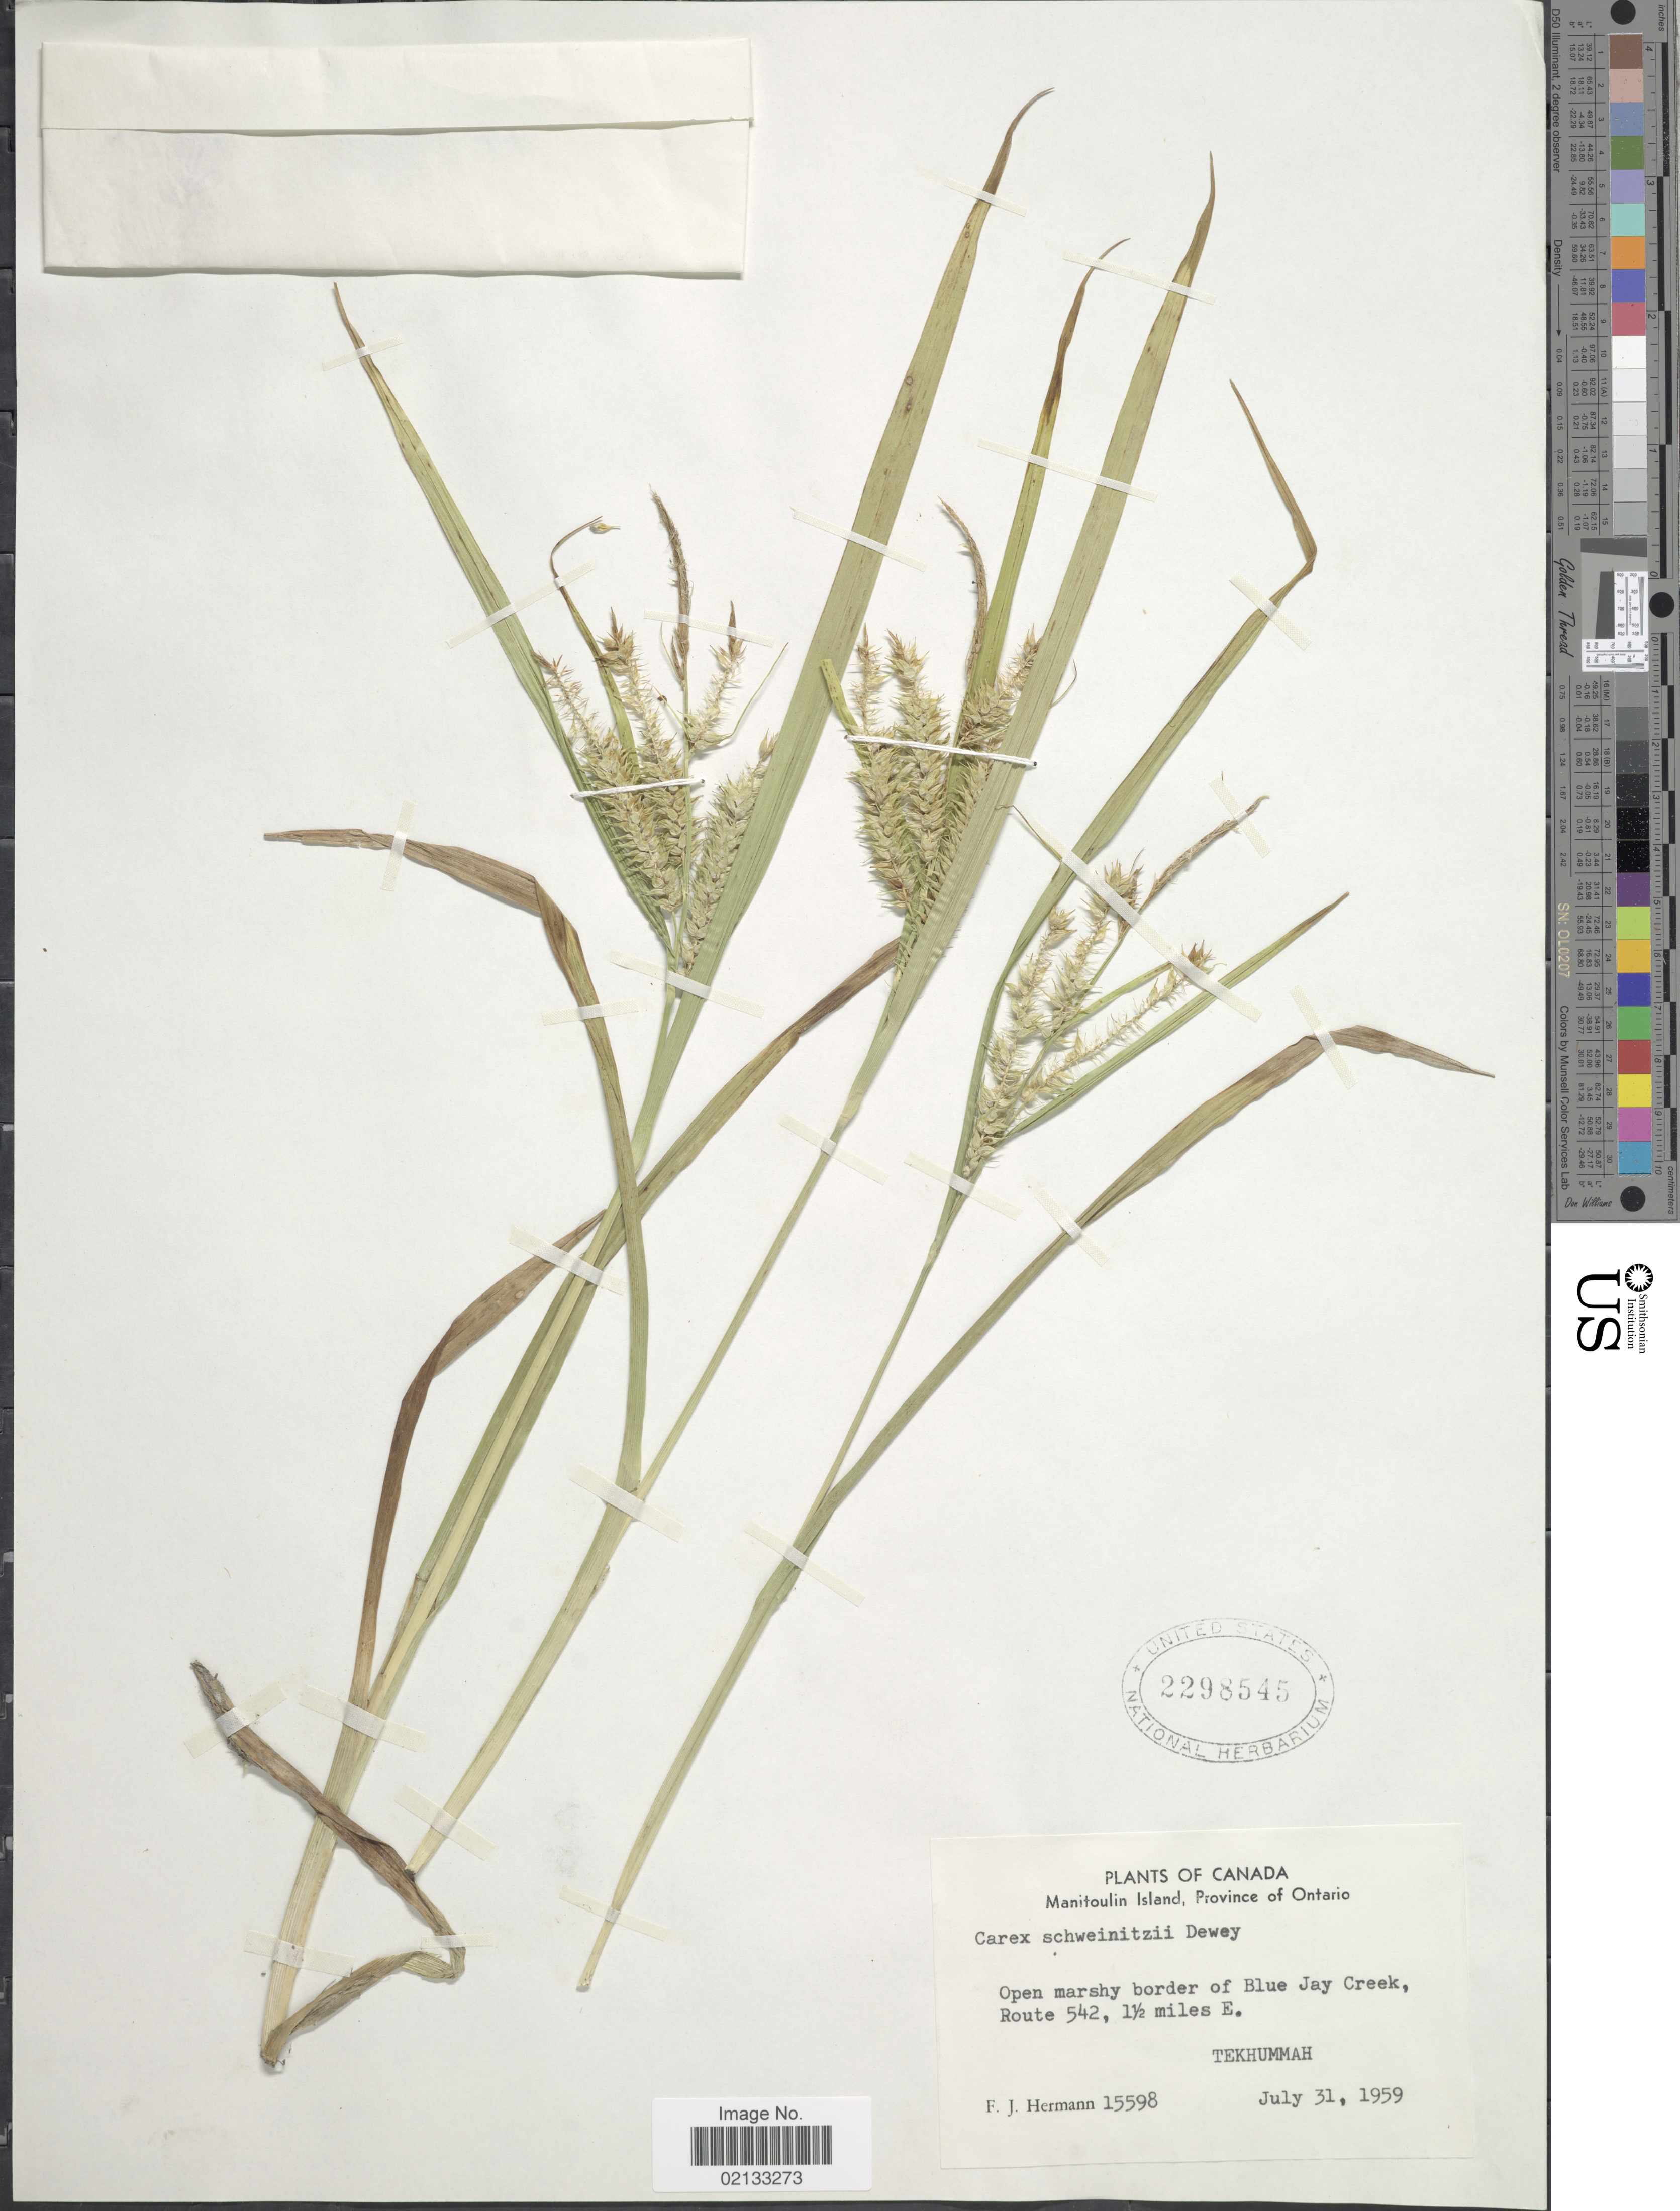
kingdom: Plantae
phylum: Tracheophyta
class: Liliopsida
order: Poales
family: Cyperaceae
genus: Carex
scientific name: Carex schweinitzii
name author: Dewey ex Schwein.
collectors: F. J. Hermann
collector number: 15598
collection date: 1959-07-31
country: Canada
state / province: Ontario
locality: Manitoulin Island, Open marshy border of Blue Jay Creek, Route 542, 1½ miles E. Tekhummah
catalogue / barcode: US 2298545